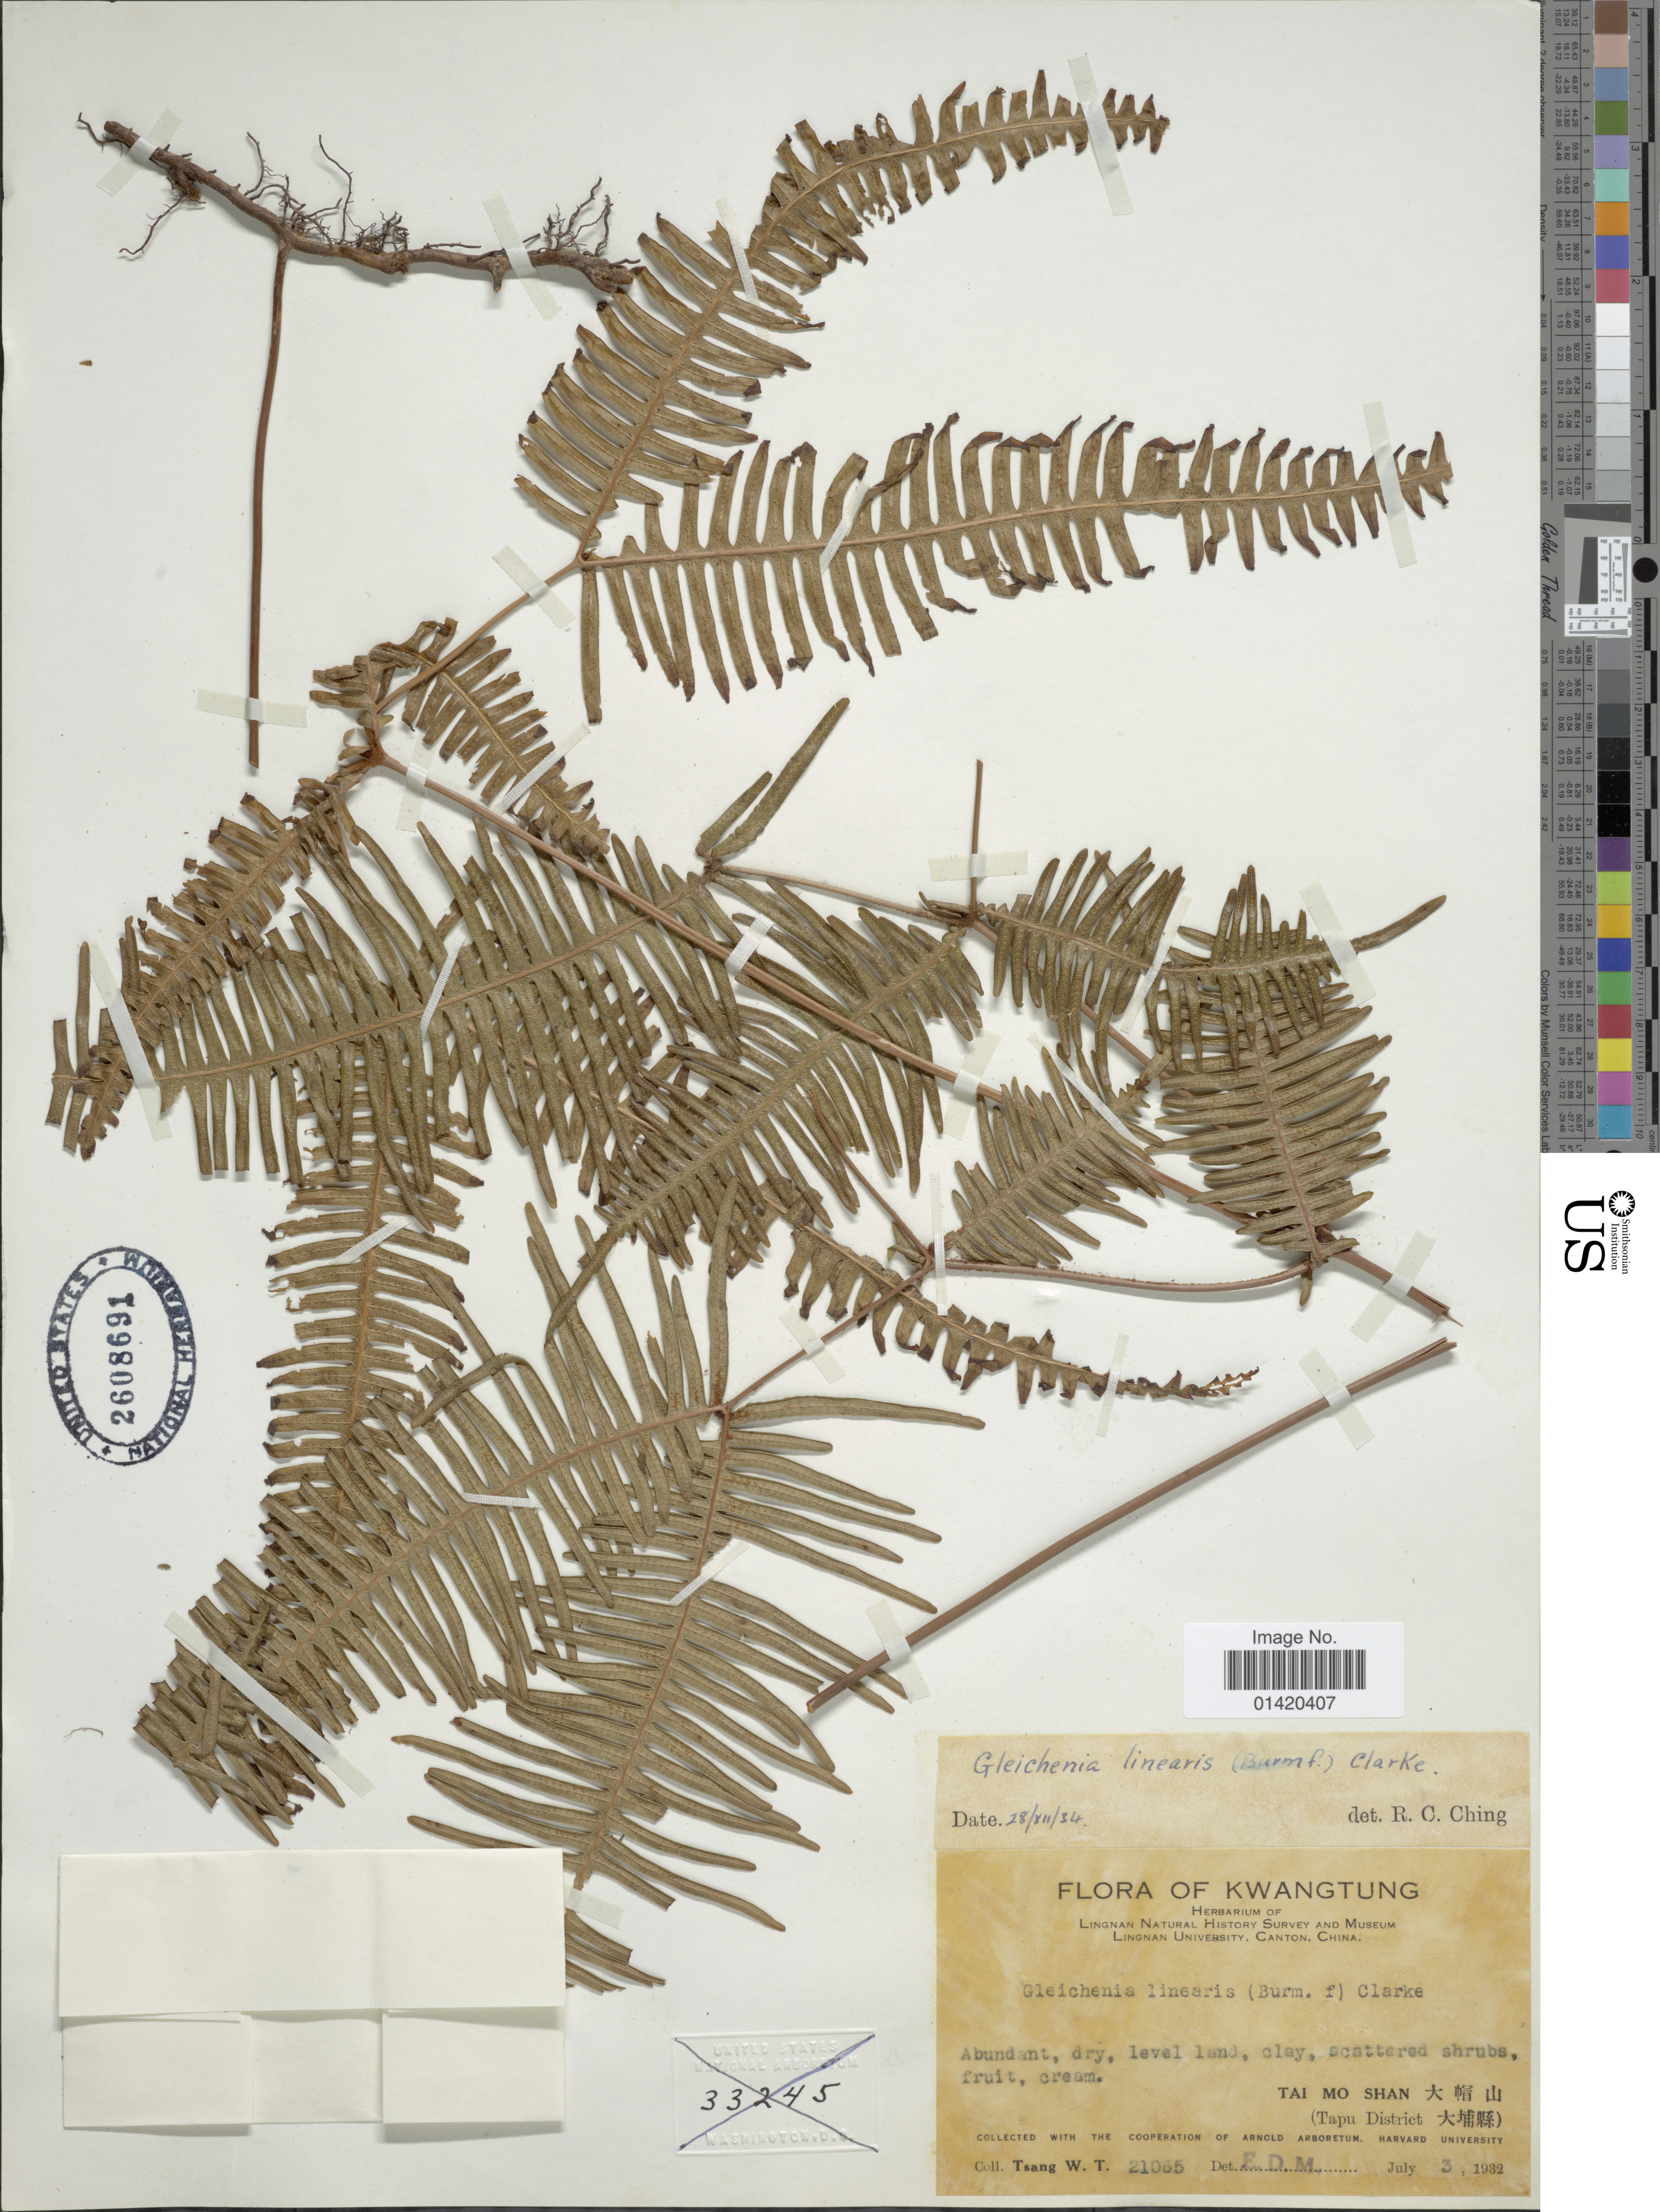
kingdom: Plantae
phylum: Tracheophyta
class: Polypodiopsida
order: Gleicheniales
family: Gleicheniaceae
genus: Dicranopteris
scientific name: Dicranopteris linearis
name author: (Burm. f.) Underw.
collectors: W. T. Tsang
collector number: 21065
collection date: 1932-07-03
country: China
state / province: Guangdong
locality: Kwangtung, Tai Mo Shan X, (Tapu District X)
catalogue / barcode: US 2608691